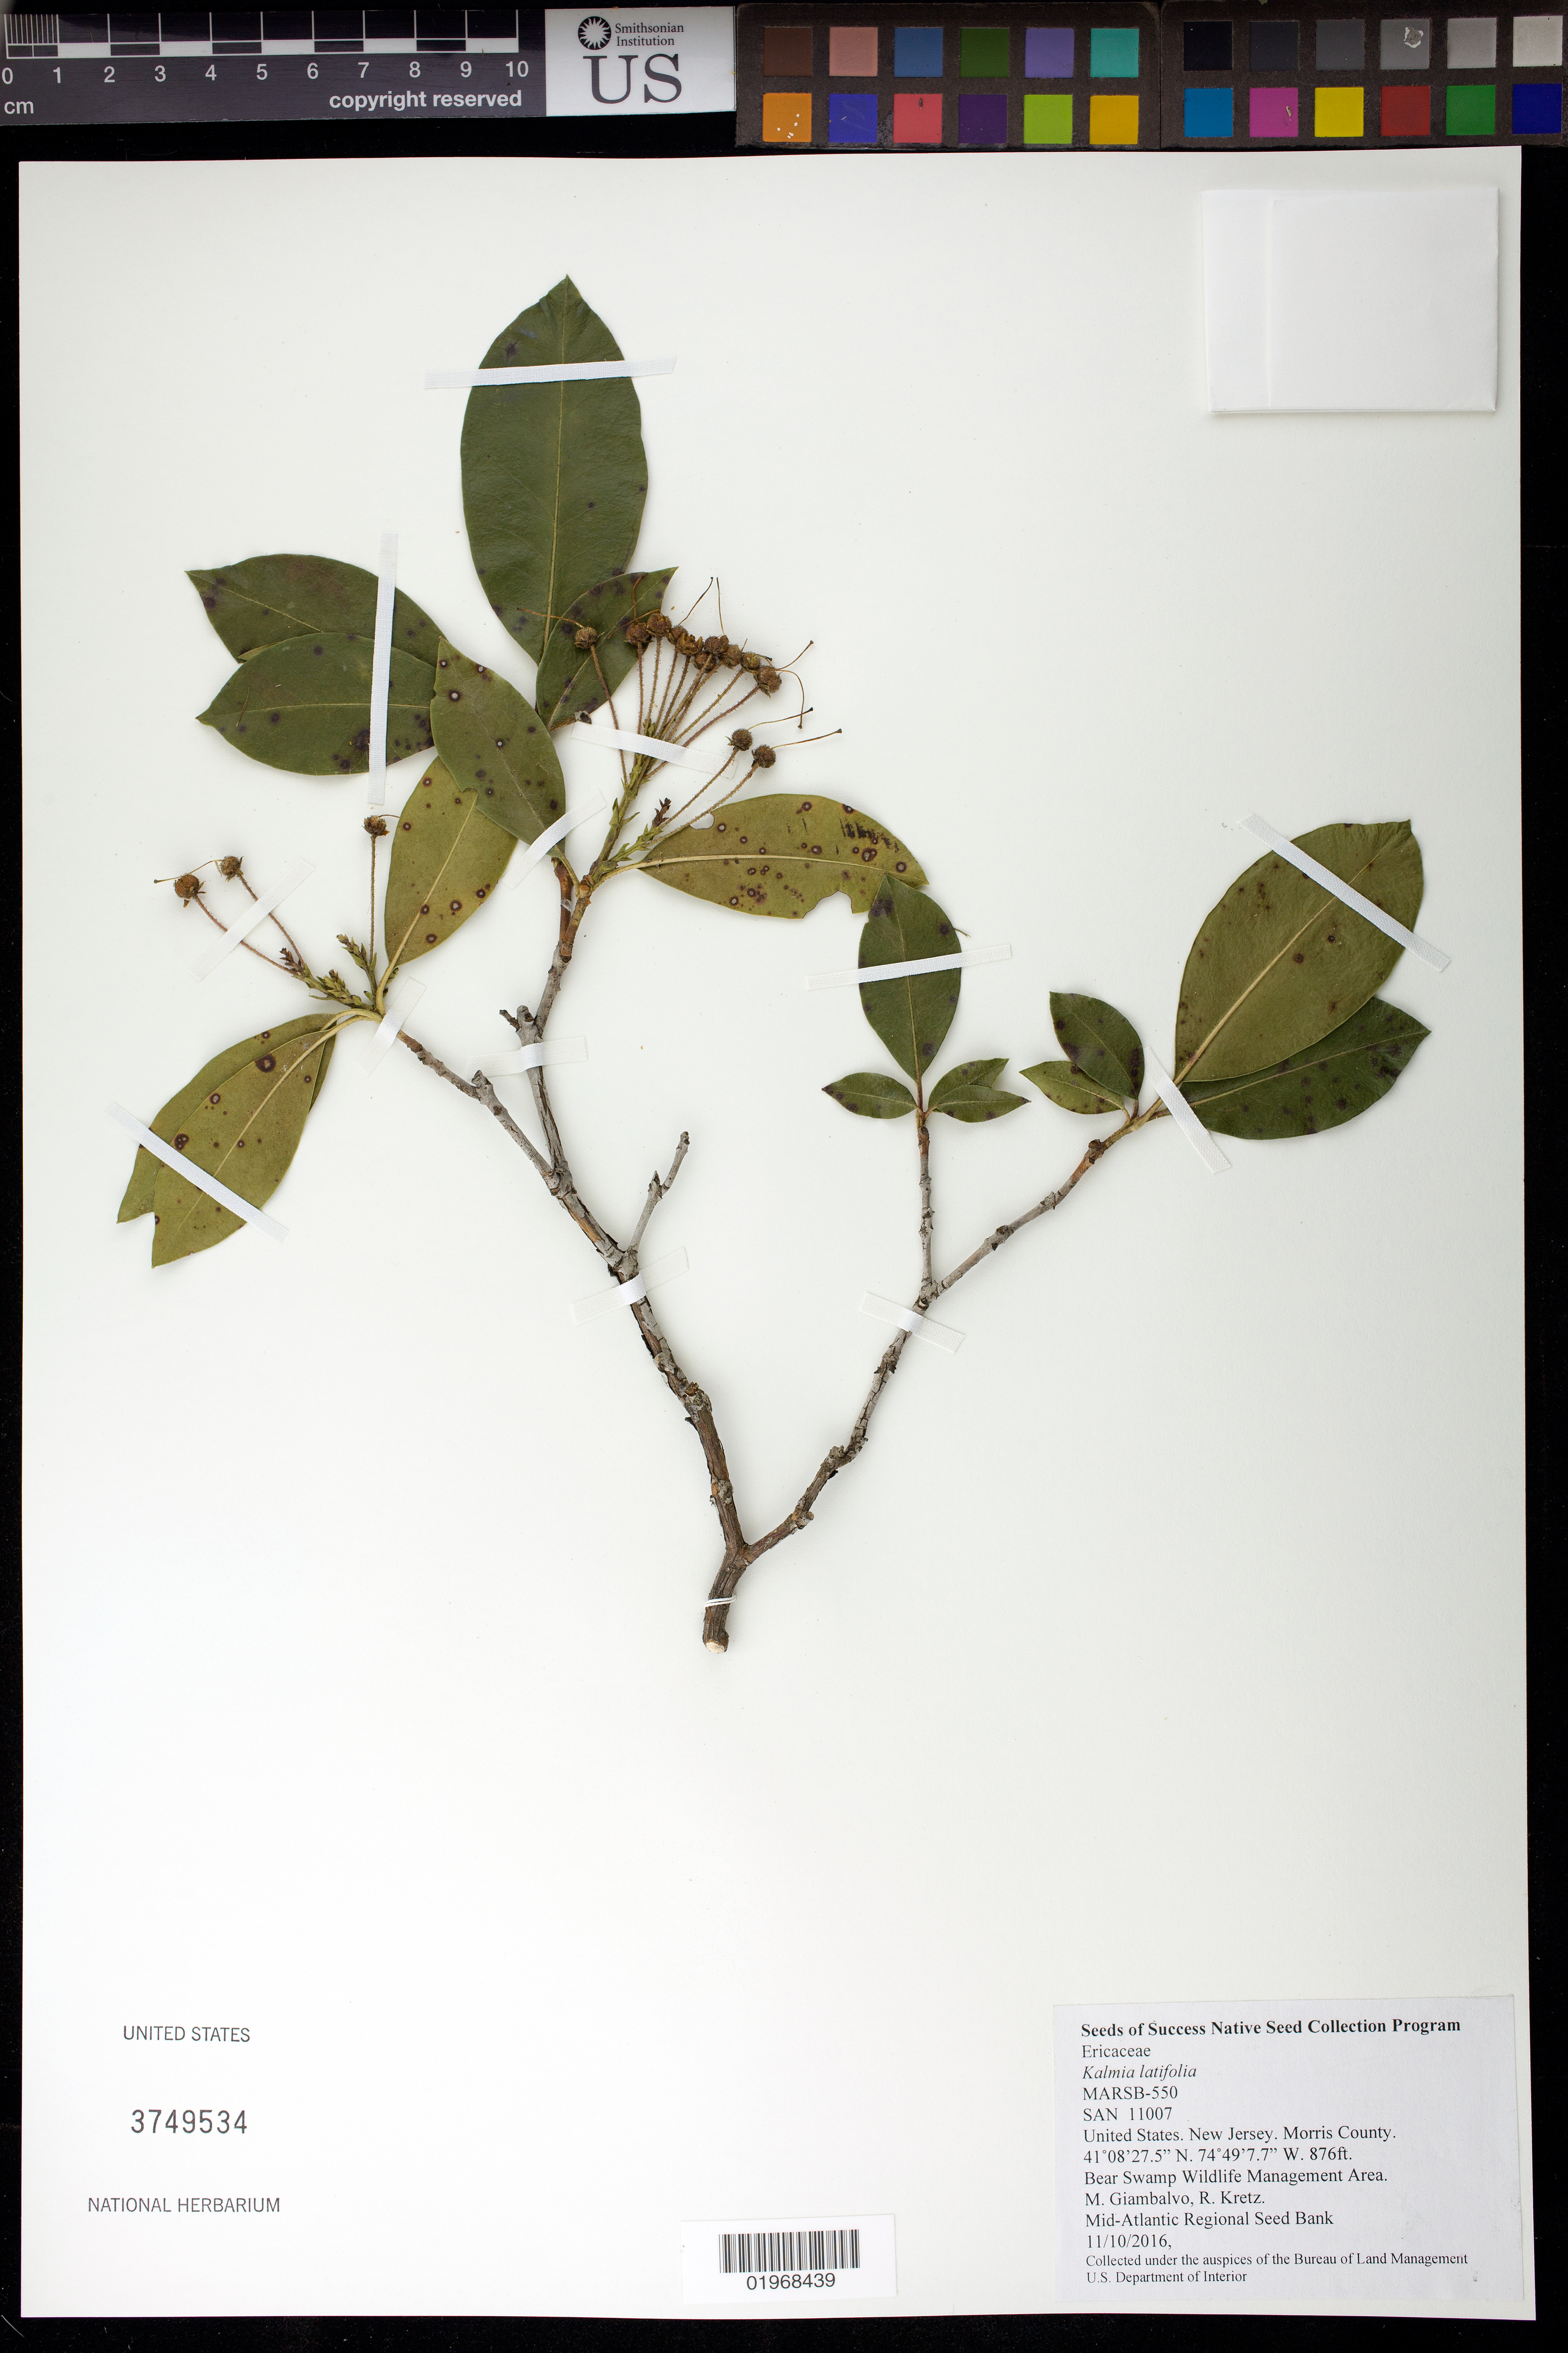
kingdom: Plantae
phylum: Tracheophyta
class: Magnoliopsida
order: Ericales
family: Ericaceae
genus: Kalmia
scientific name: Kalmia latifolia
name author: L.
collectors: M. Giambalvo & R. Kretz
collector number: MARCB-550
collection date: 2016-11-10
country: United States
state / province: New Jersey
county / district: Morris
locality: Bear Swamp National Wildlife Refuge.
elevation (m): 267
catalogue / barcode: US 3749534